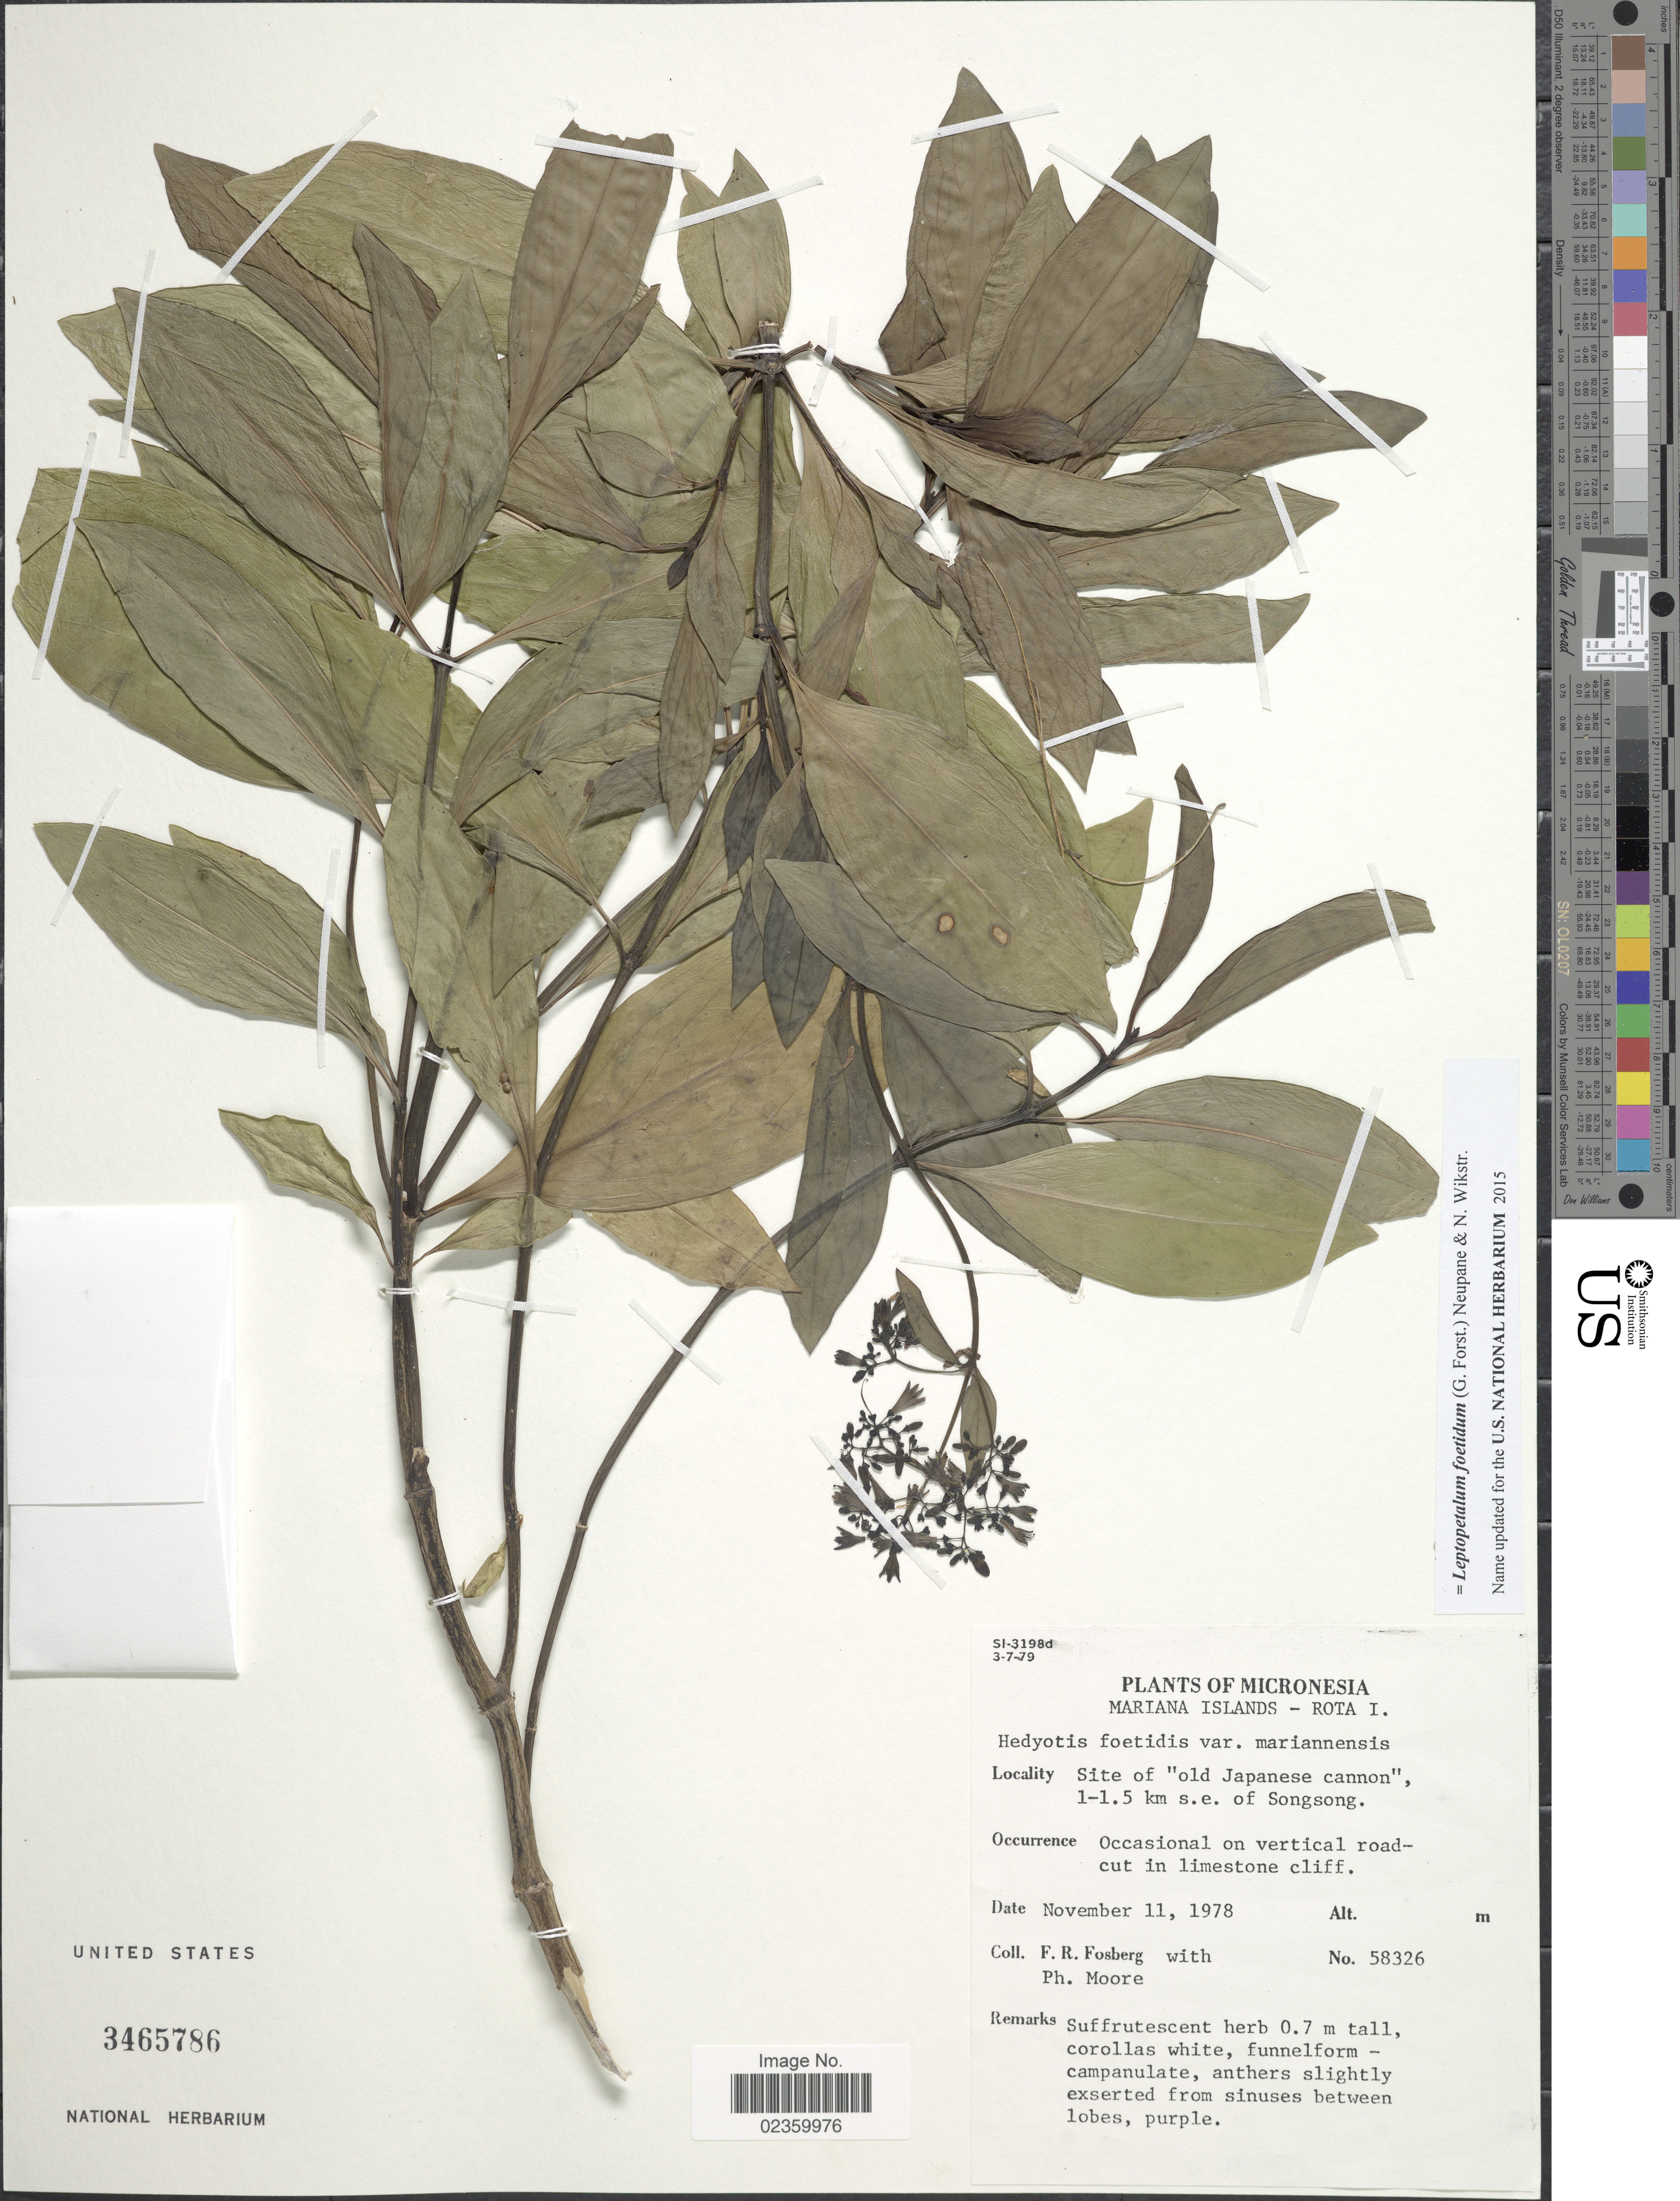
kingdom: Plantae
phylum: Tracheophyta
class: Magnoliopsida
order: Gentianales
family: Rubiaceae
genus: Leptopetalum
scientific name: Leptopetalum foetidum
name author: (G. Forst.) Neupane & N. Wikstr.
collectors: F. R. Fosberg & P. Moore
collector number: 58326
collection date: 1978-11-11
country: Northern Mariana Islands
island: Rota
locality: Rota I. Site of "old Japanese cannon", 1-1.5 km. s.e. of Songsong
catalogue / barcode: US 3465786